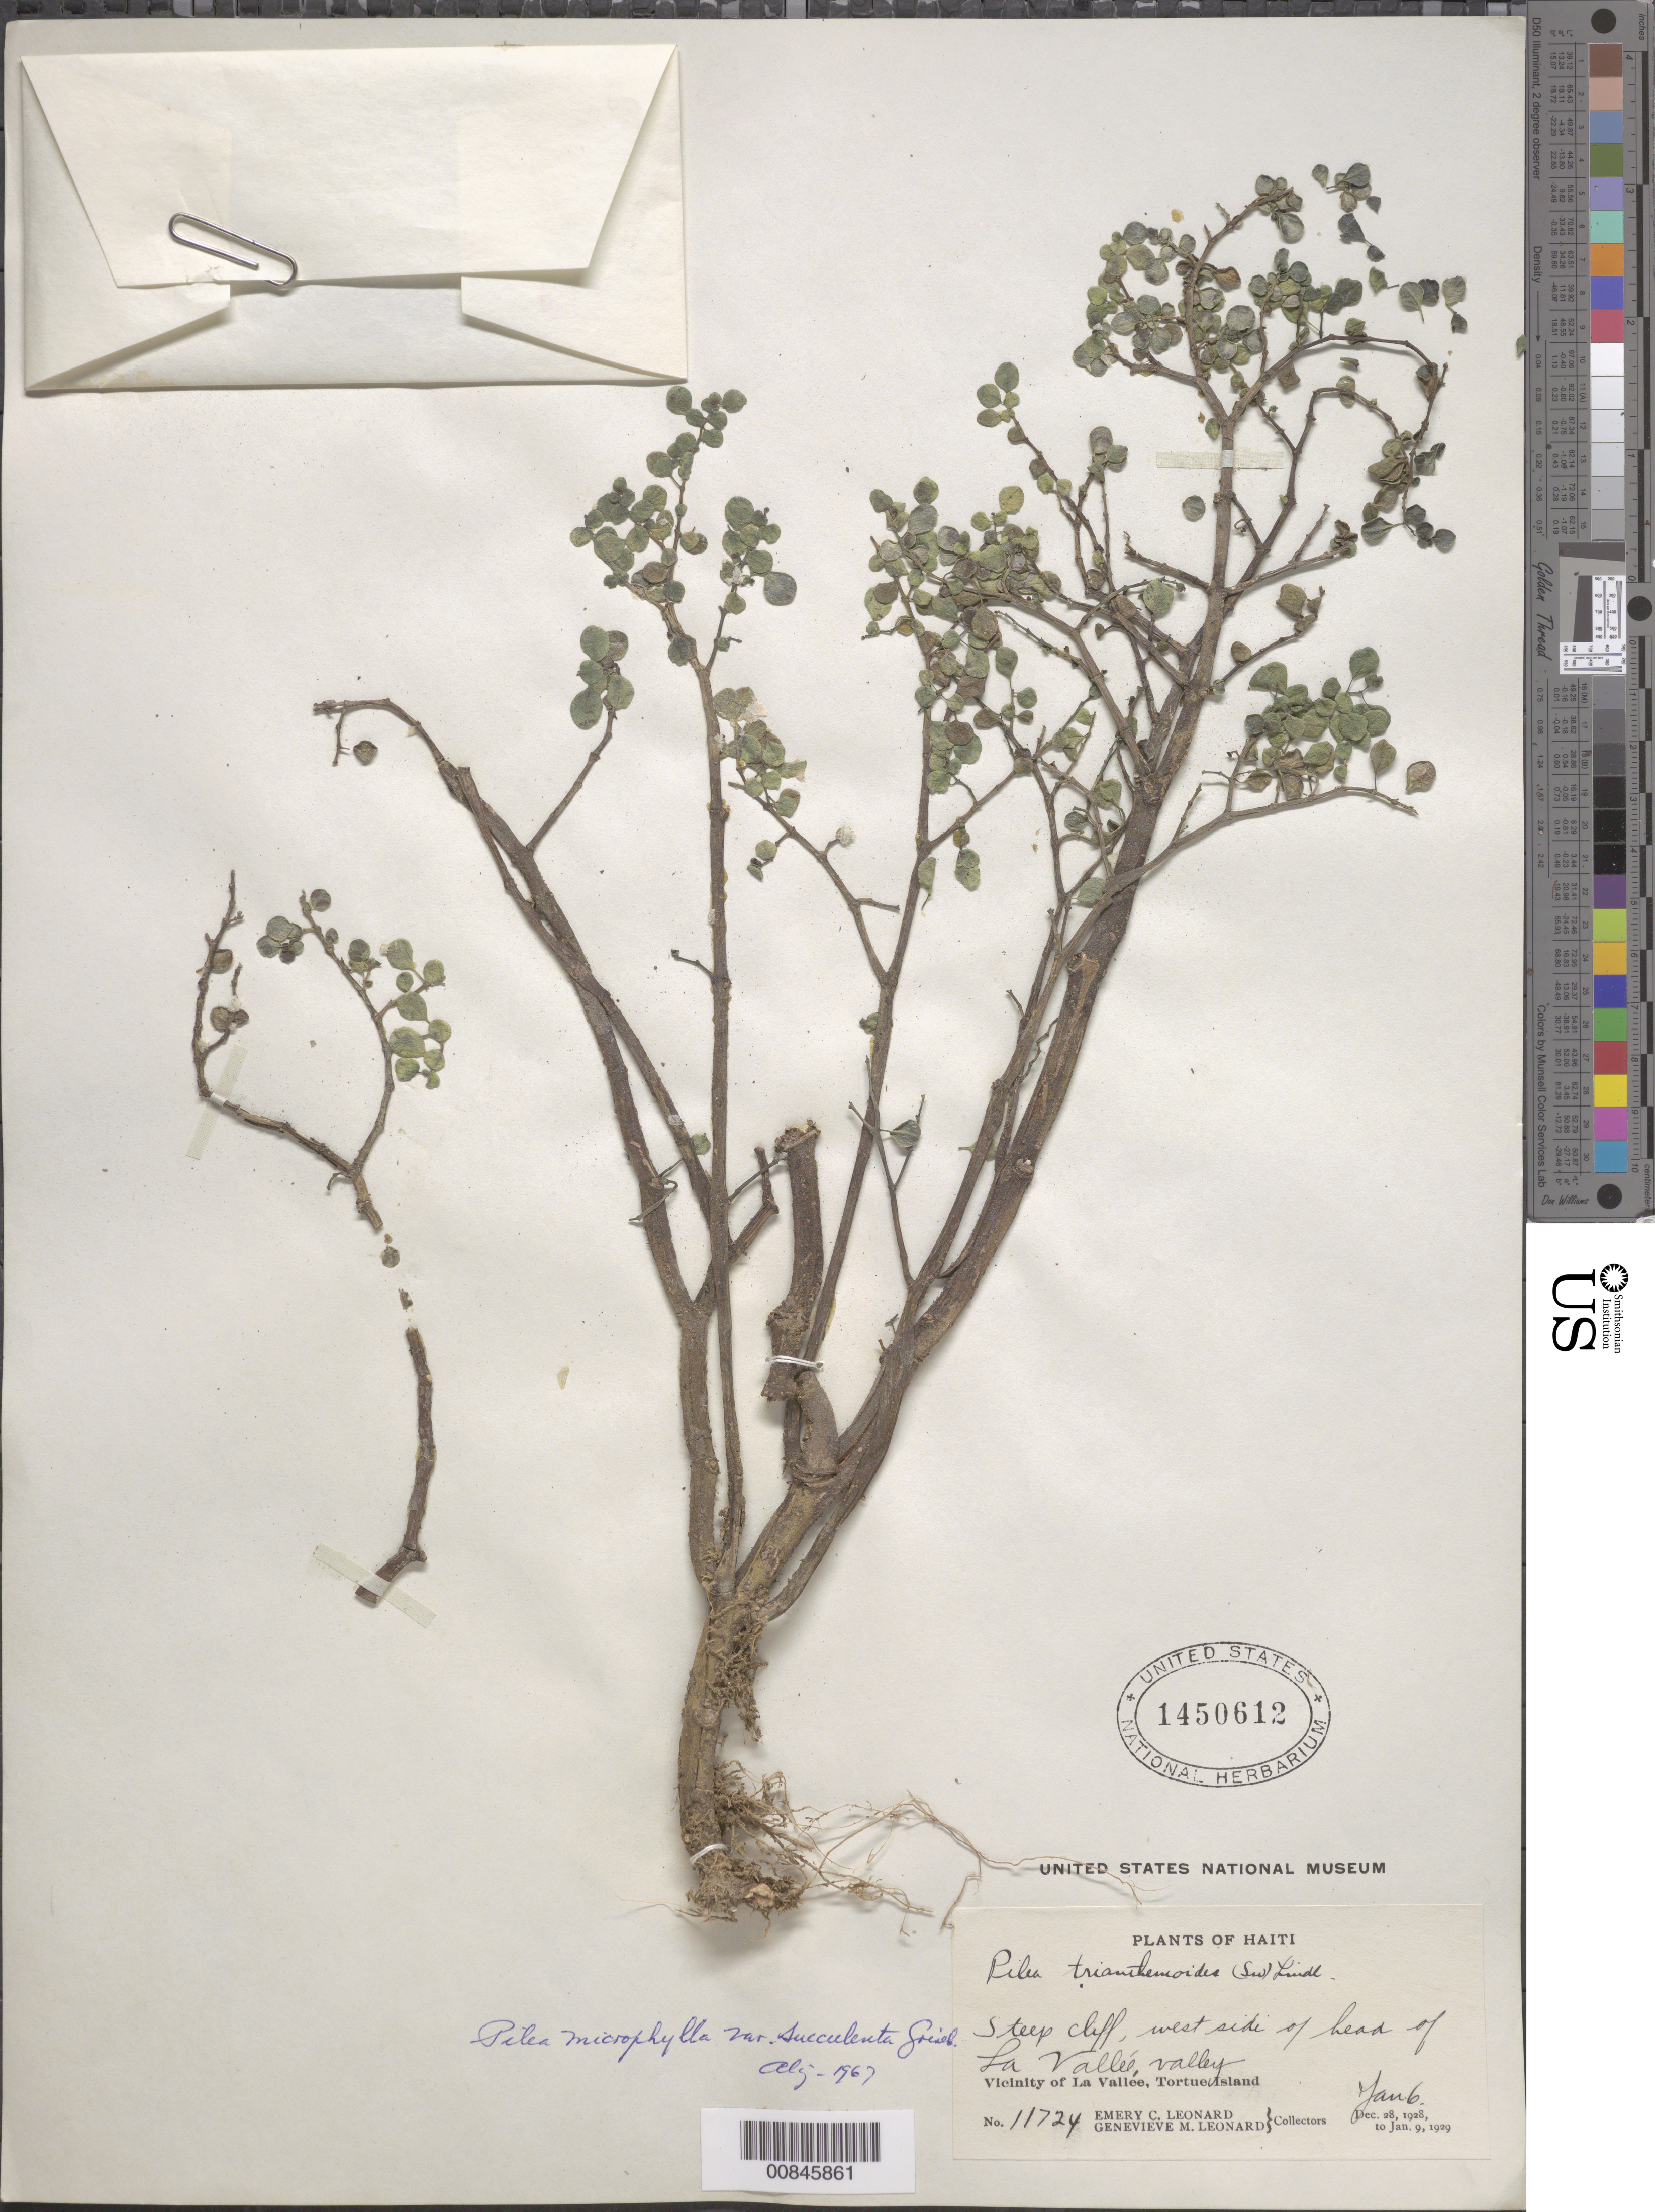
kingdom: Plantae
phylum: Tracheophyta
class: Magnoliopsida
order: Rosales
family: Urticaceae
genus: Pilea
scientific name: Pilea microphylla var. succulenta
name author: Griseb.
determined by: Liogier, Alain H.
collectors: E. C. Leonard & G. M. Leonard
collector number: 11724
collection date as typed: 06 Jan 1929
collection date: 1929-01-06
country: Haiti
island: Île de Tortue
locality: West side of head of La Valleé Valley.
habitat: Steep cliff.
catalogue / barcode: US 1450612